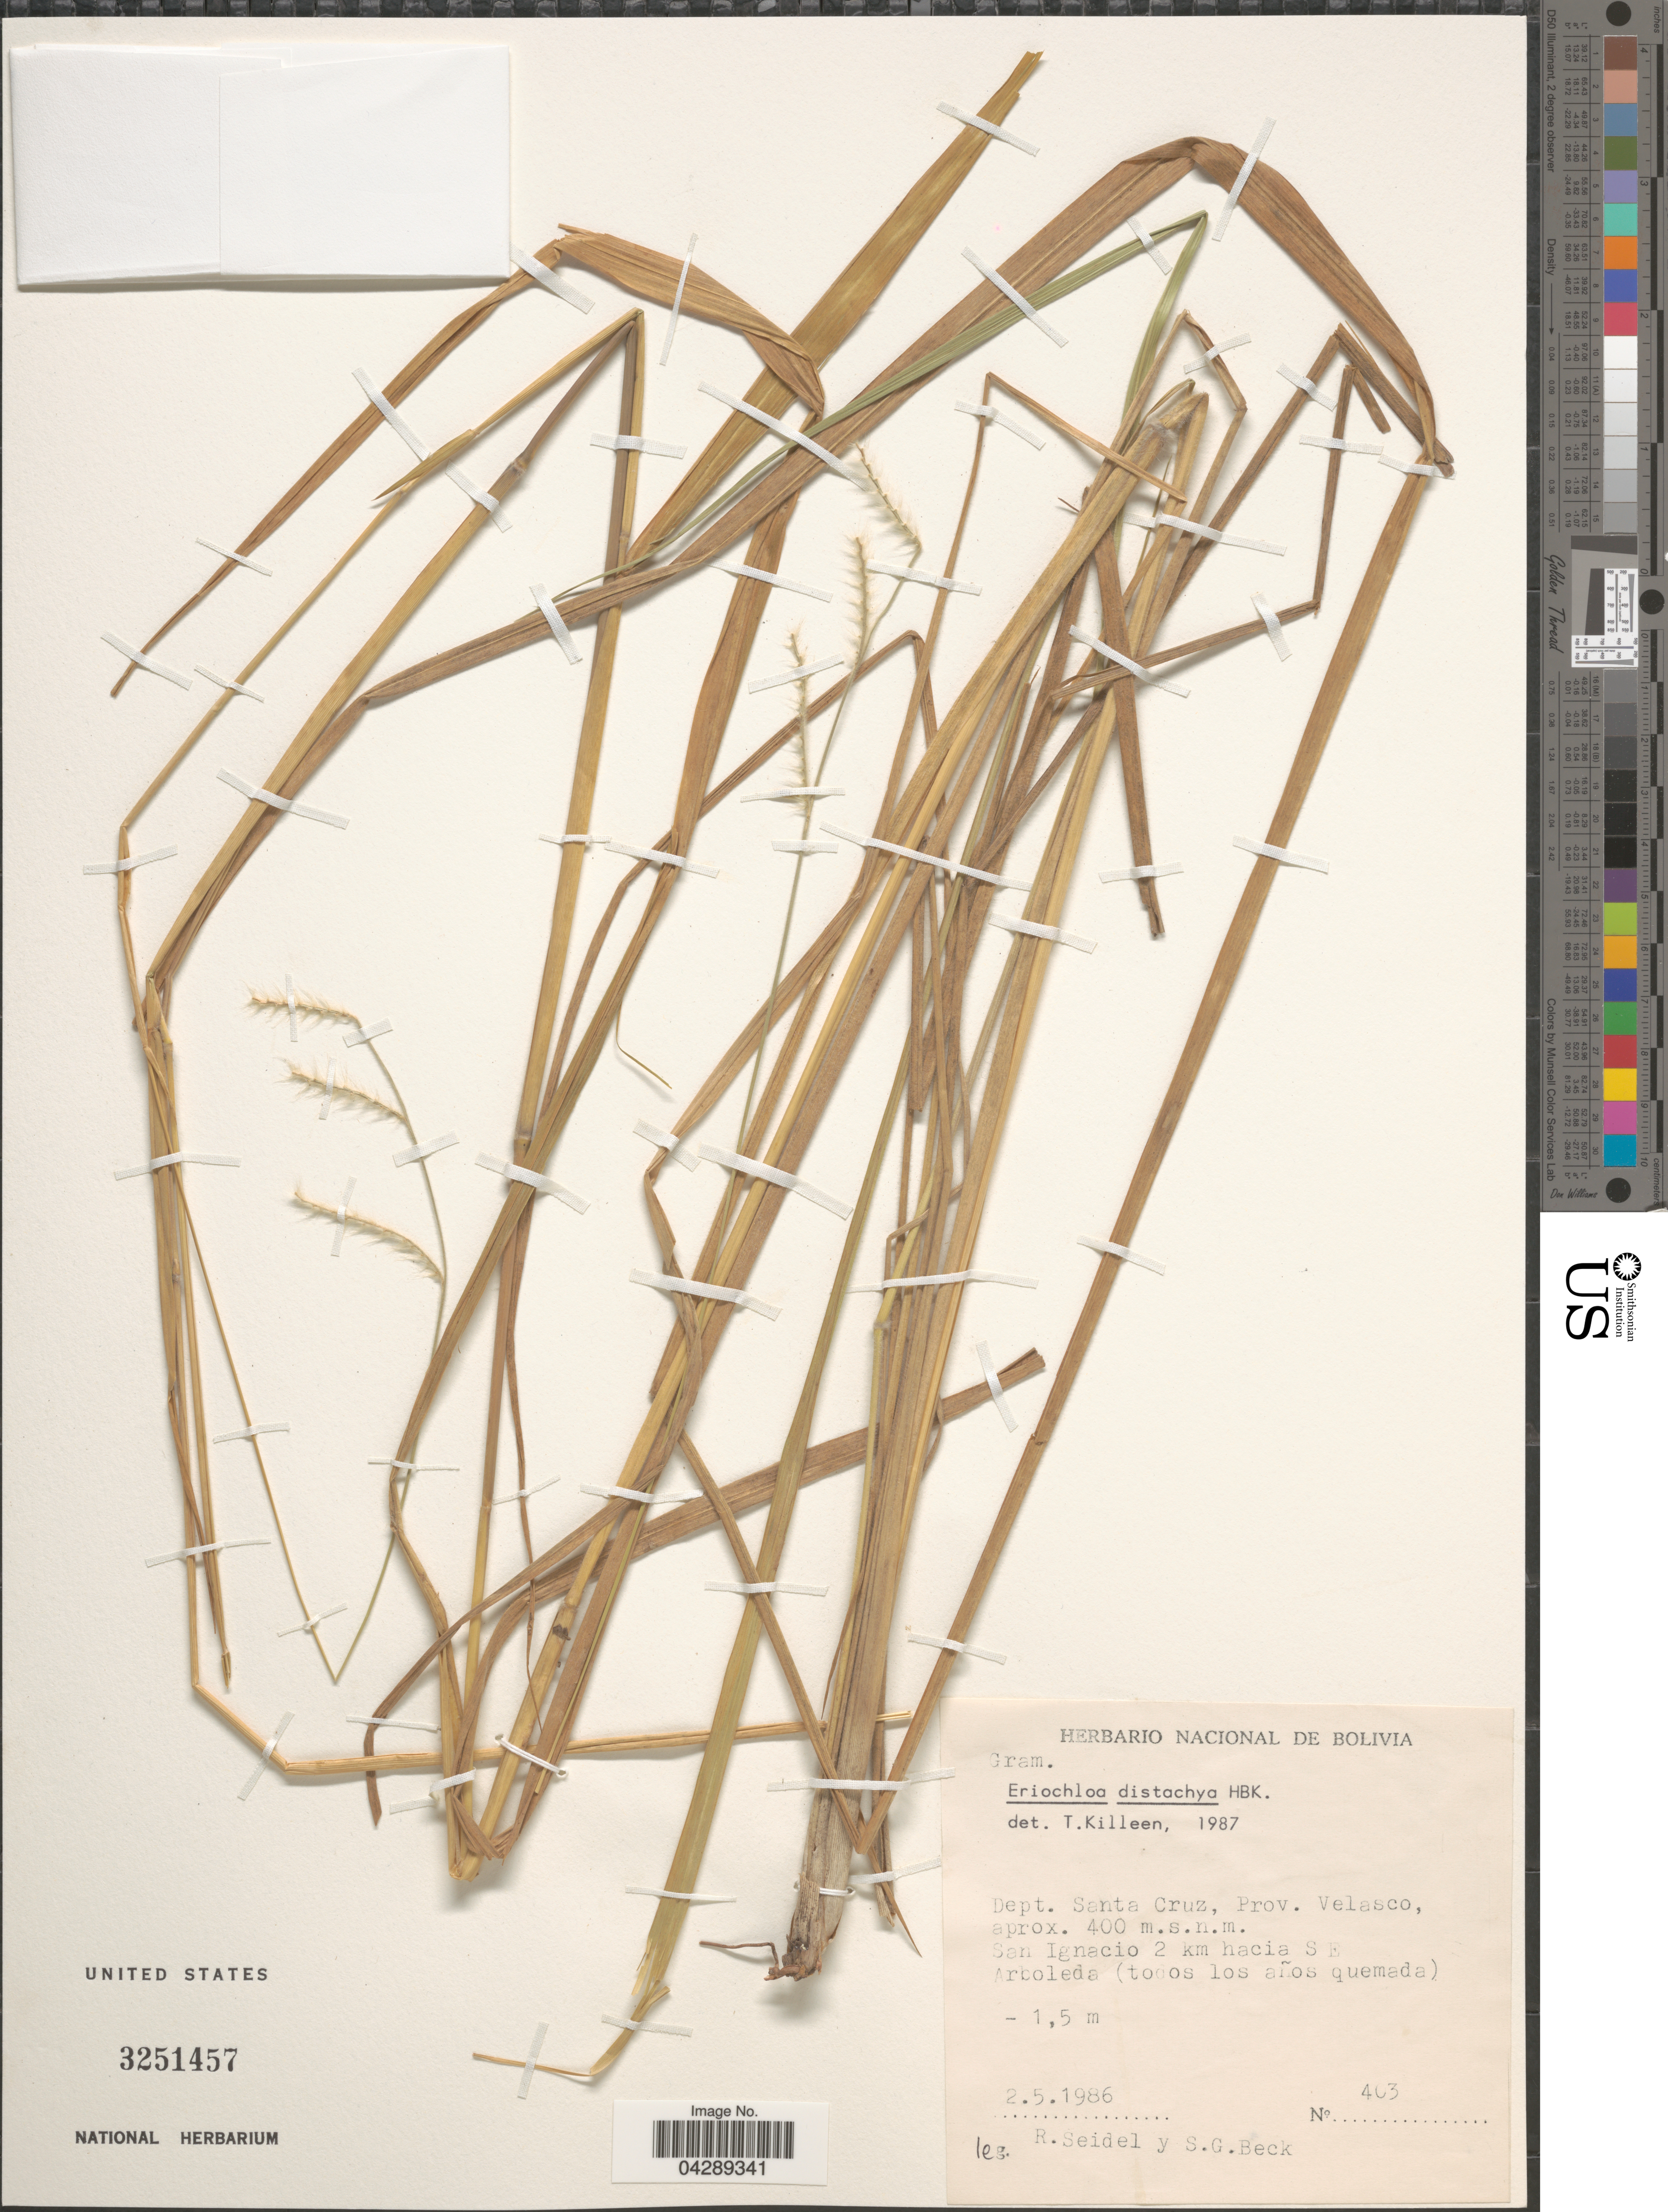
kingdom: Plantae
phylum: Tracheophyta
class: Liliopsida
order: Poales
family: Poaceae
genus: Eriochloa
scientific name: Eriochloa distachya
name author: Kunth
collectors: R. Seidel & S. G. Beck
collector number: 403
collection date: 1986-05-02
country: Bolivia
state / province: Santa Cruz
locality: Dept. Santa Cruz, Prov. Velasco. San Ignacio 2 km hacia S E Arboleda (todos los años quemada).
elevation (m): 400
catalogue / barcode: US 3251457